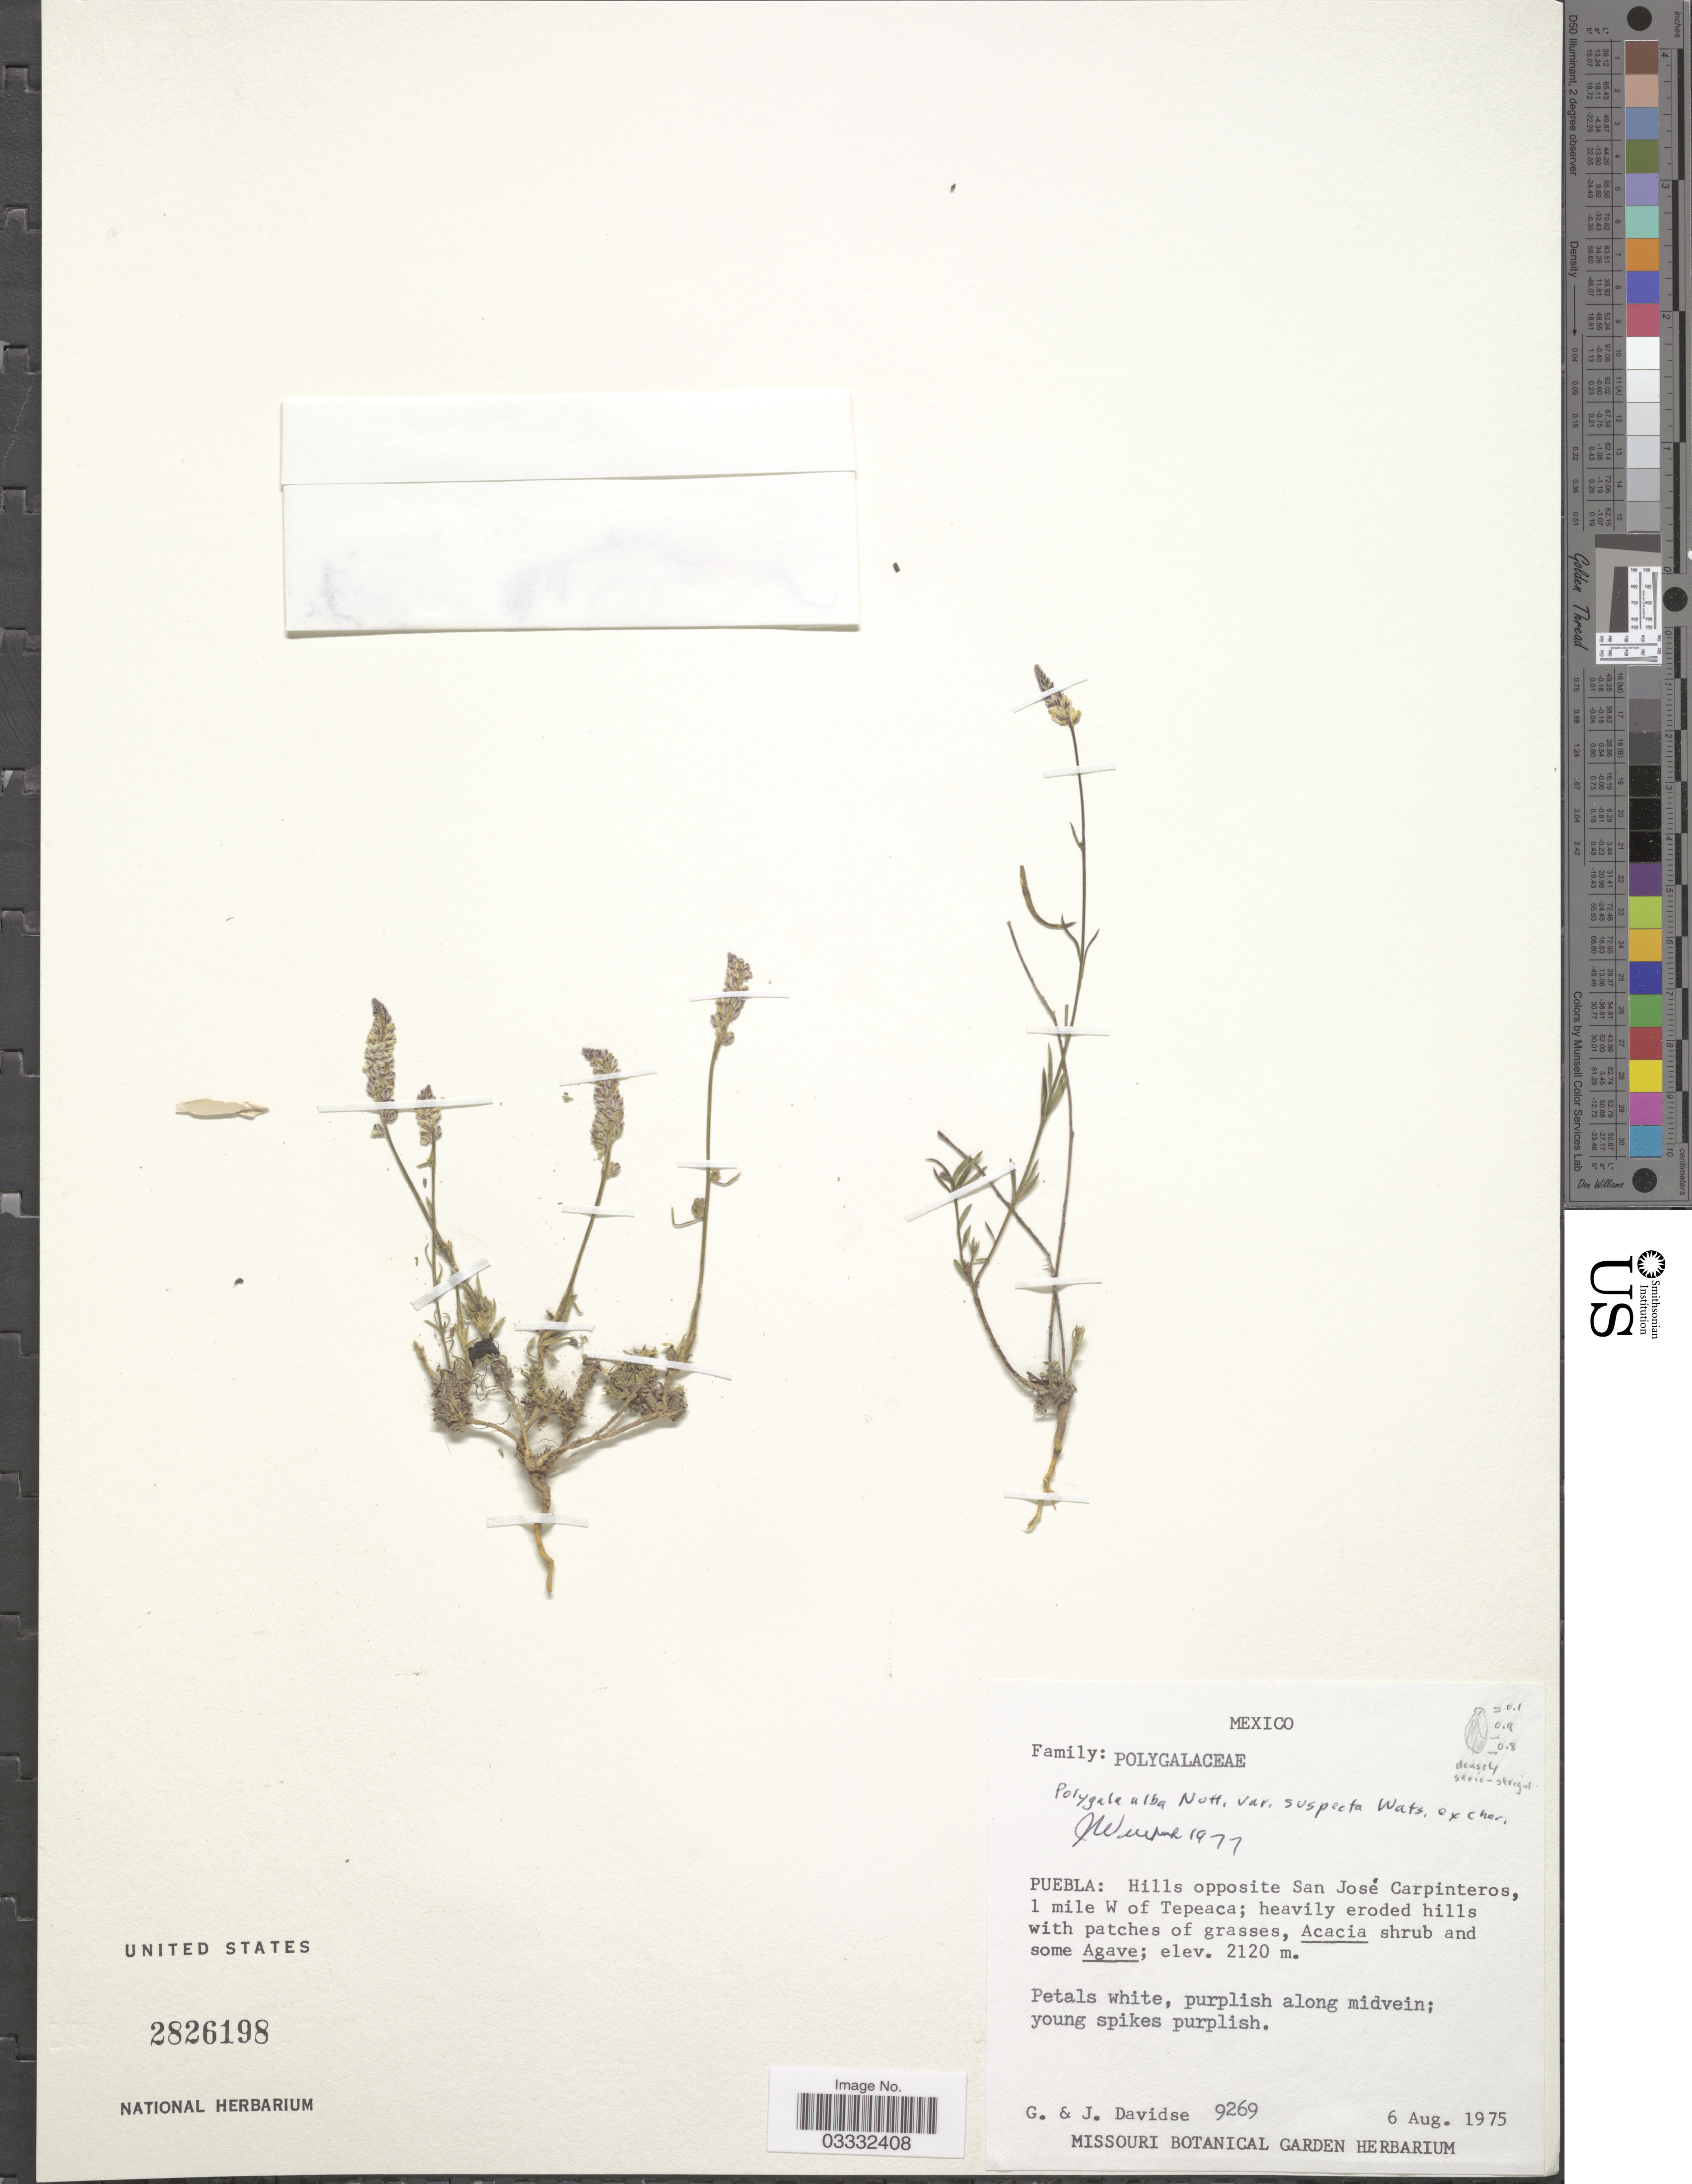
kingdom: Plantae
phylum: Tracheophyta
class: Magnoliopsida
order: Fabales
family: Polygalaceae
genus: Polygala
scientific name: Polygala alba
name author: Nutt.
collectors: G. Davidse & J. Davidse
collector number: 9269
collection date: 1975-08-06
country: Mexico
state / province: Puebla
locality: Hills opposite San José Carpinteros, 1 mile W of Tepeaca.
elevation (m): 2120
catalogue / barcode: US 2826198